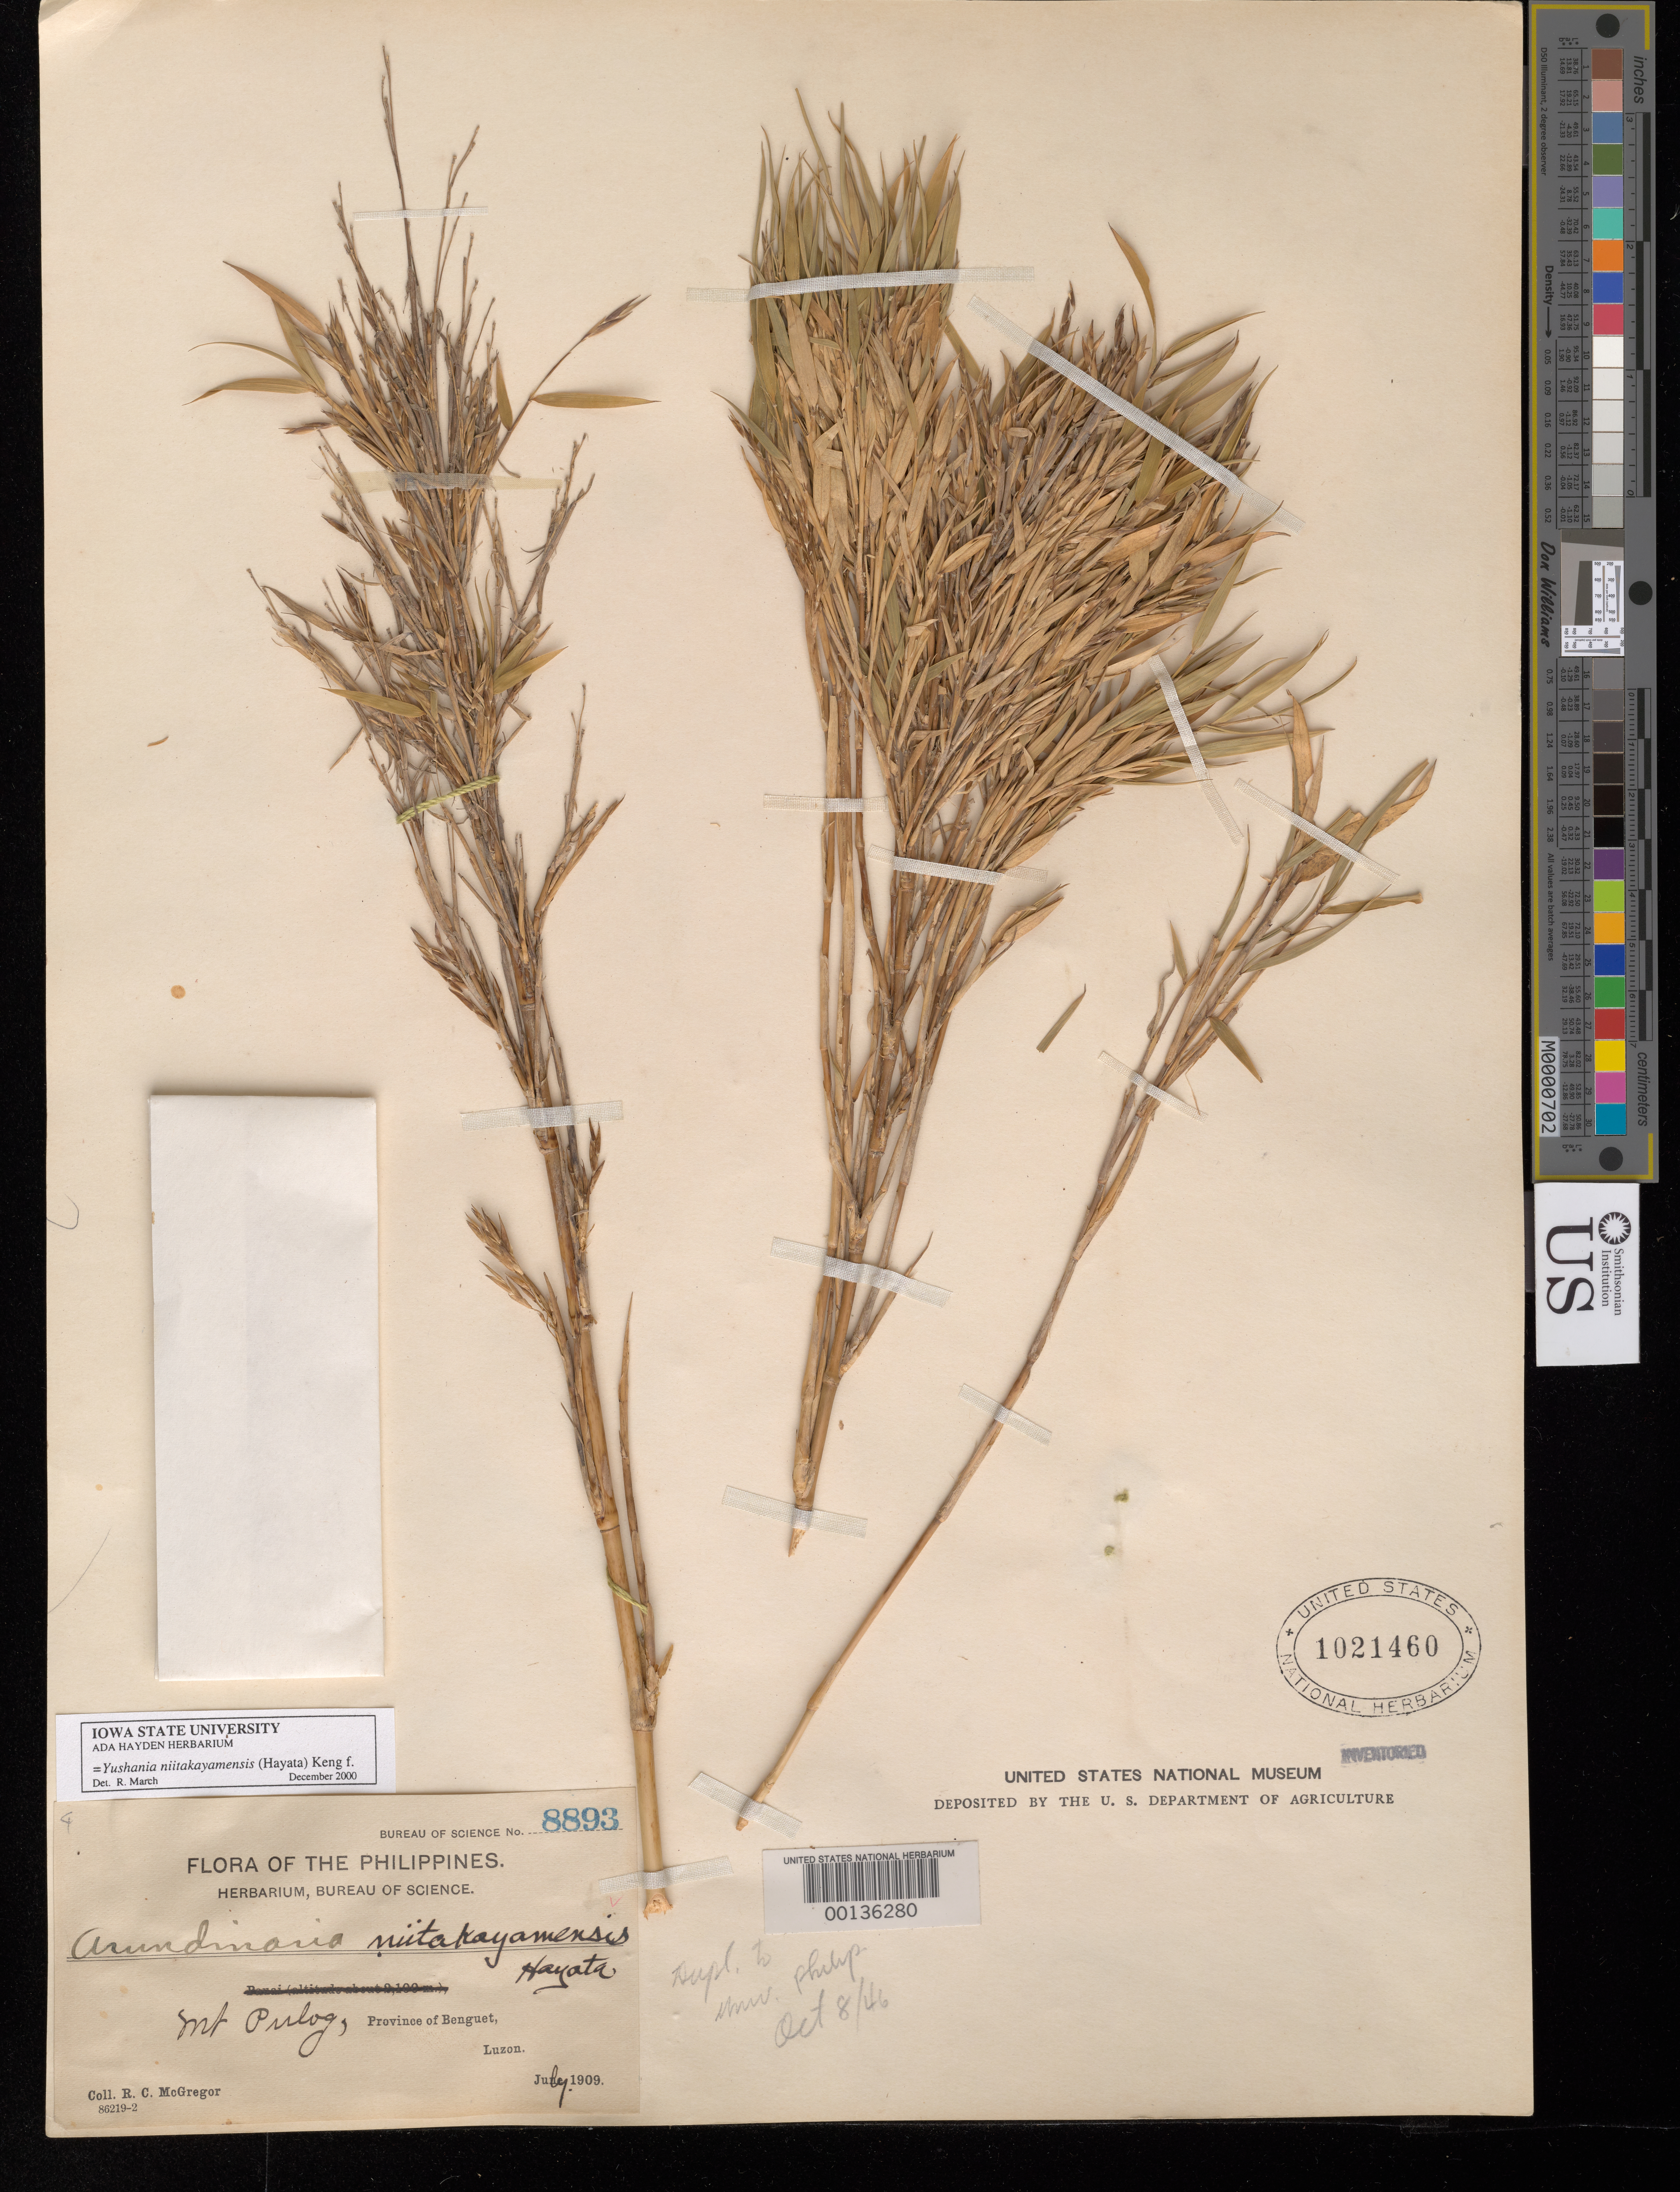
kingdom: Plantae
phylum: Tracheophyta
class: Liliopsida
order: Poales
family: Poaceae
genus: Yushania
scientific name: Yushania aztecorum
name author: McClure & E.W. Sm.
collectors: R. C. McGregor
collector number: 8893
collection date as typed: Jul 1909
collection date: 1909-07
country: Philippines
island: Luzon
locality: Benguet, mt. pulog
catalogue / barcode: US 1021460